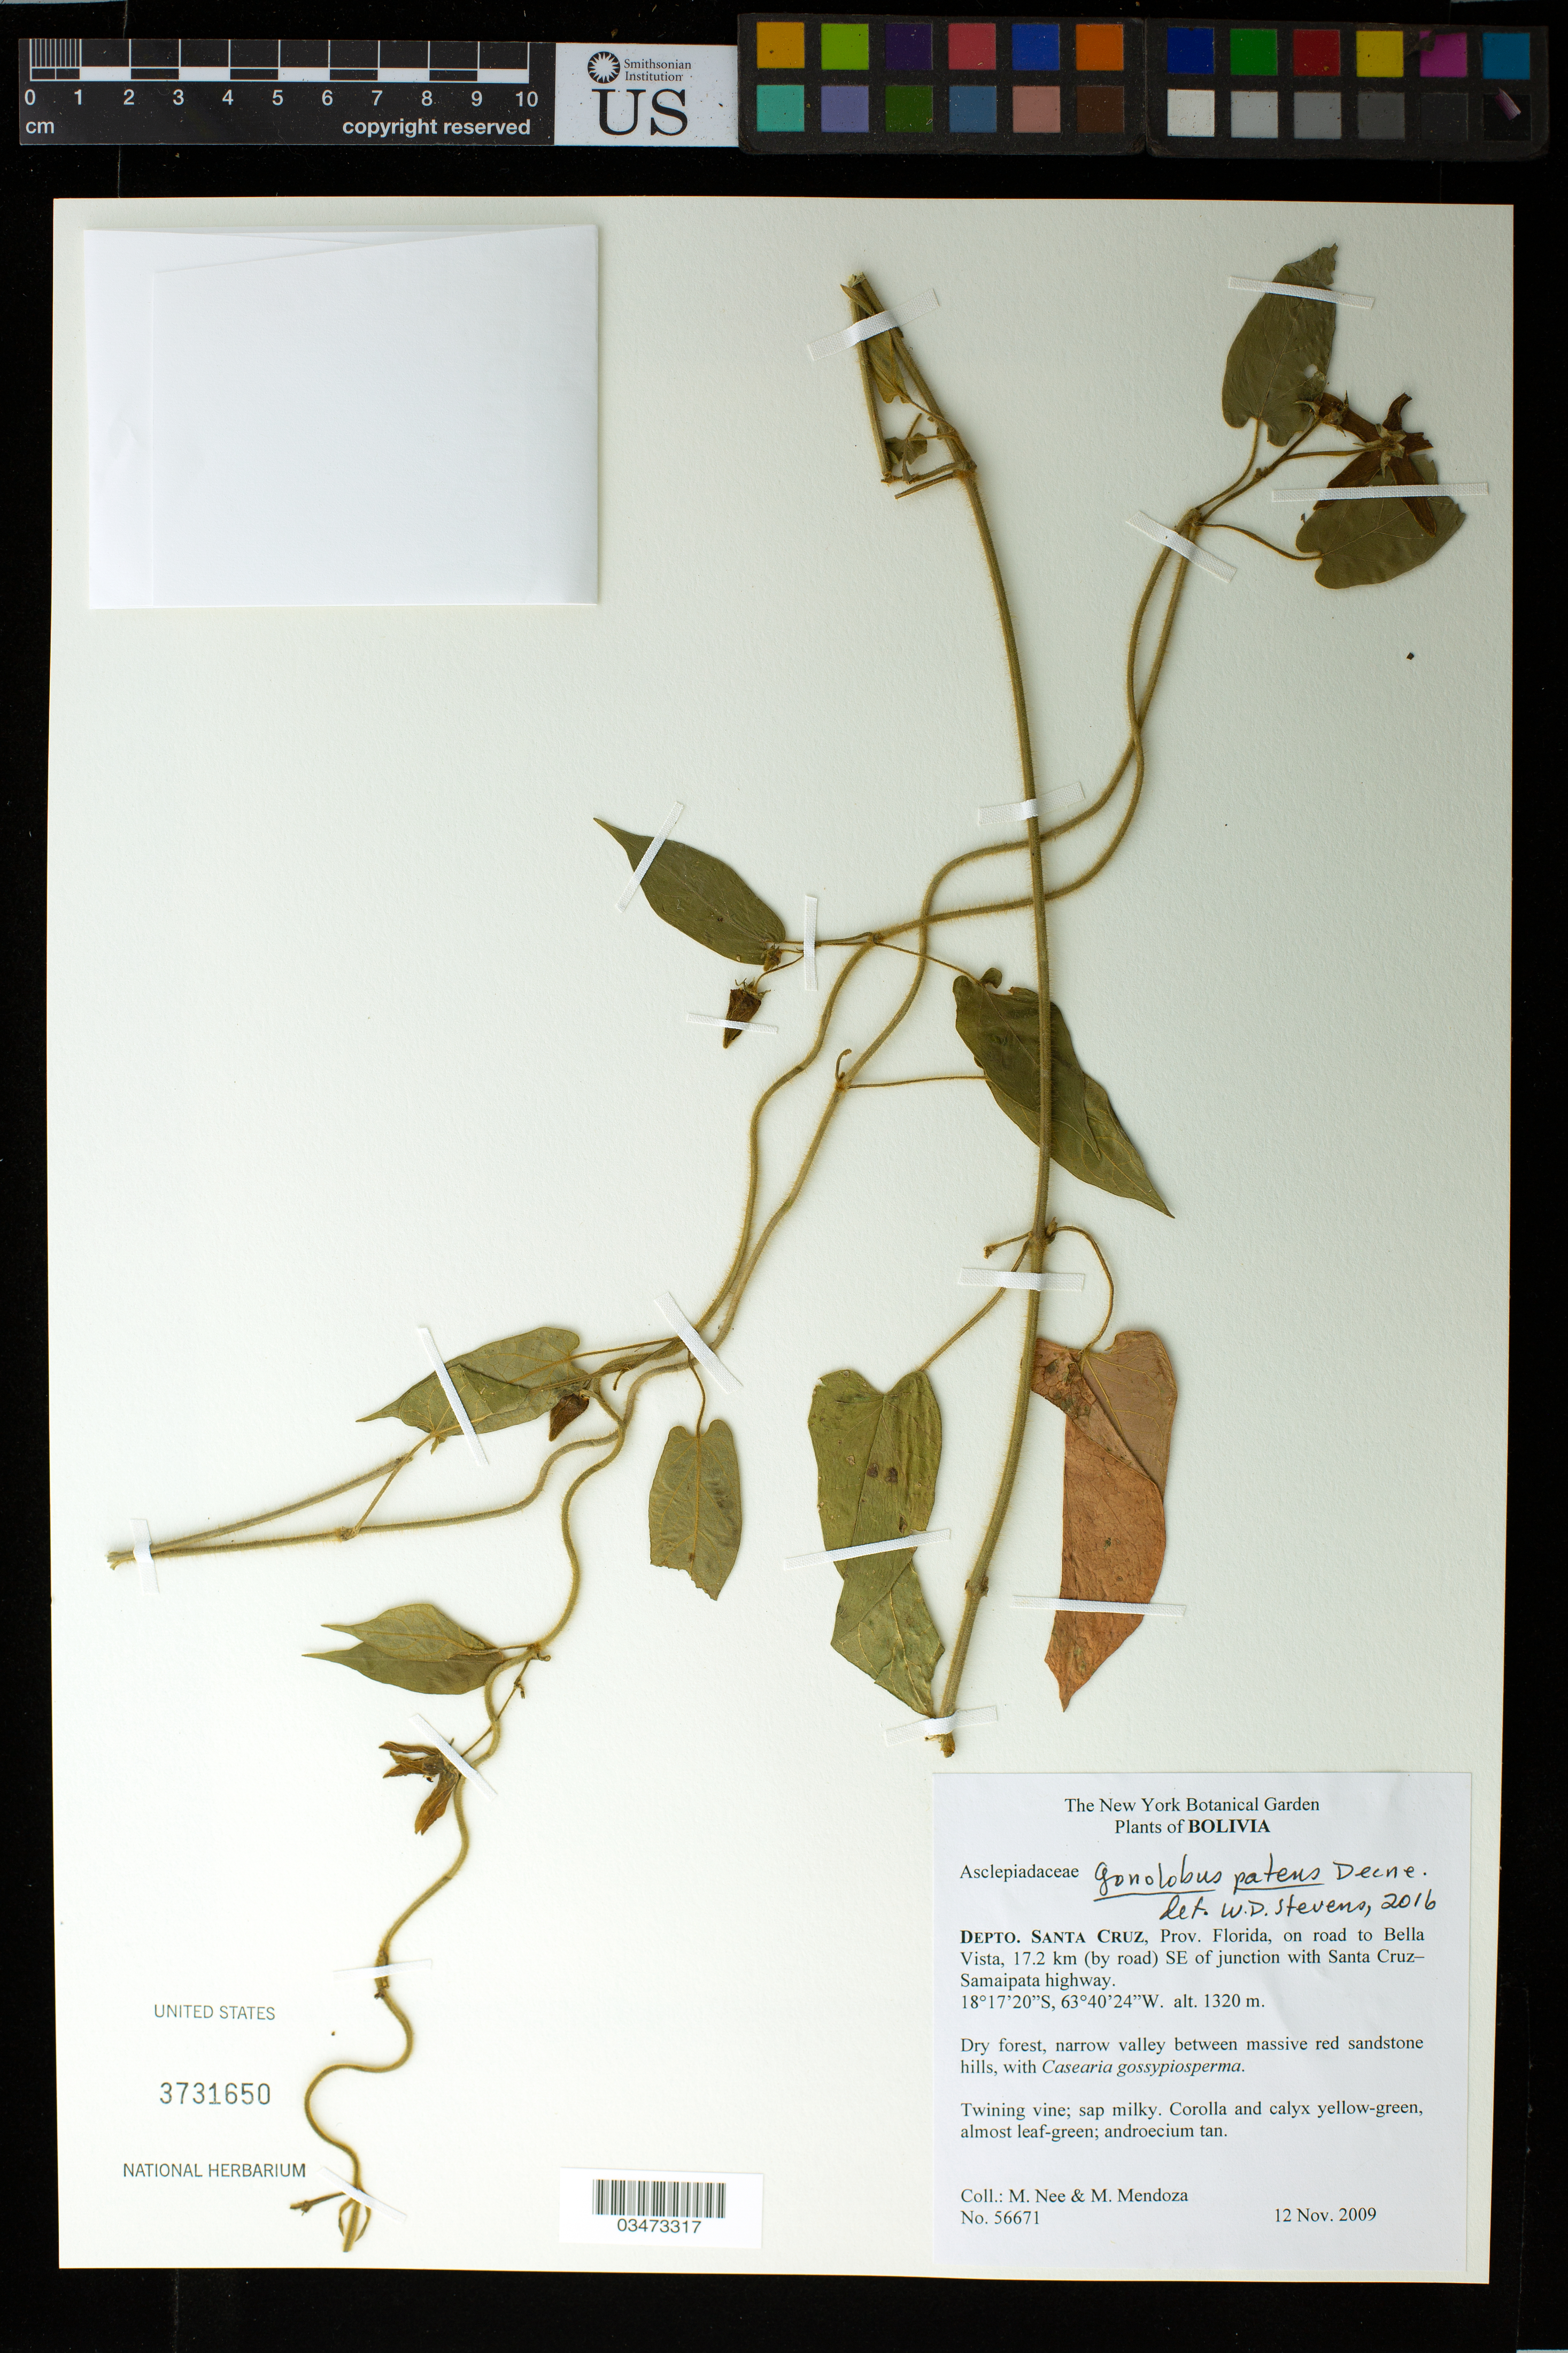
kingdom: Plantae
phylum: Tracheophyta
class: Magnoliopsida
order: Gentianales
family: Apocynaceae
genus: Gonolobus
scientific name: Gonolobus patens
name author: Decne.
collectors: M. Nee & M. Mendoza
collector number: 56671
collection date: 2009-11-12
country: Bolivia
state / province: Santa Cruz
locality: Depto. Santa Cruz, Prov. Florida, on road to Bella Vista, 17.2 km (by road) SE of junction with Santa Cruz-Samaipata highway.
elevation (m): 1320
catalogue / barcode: US 3731650